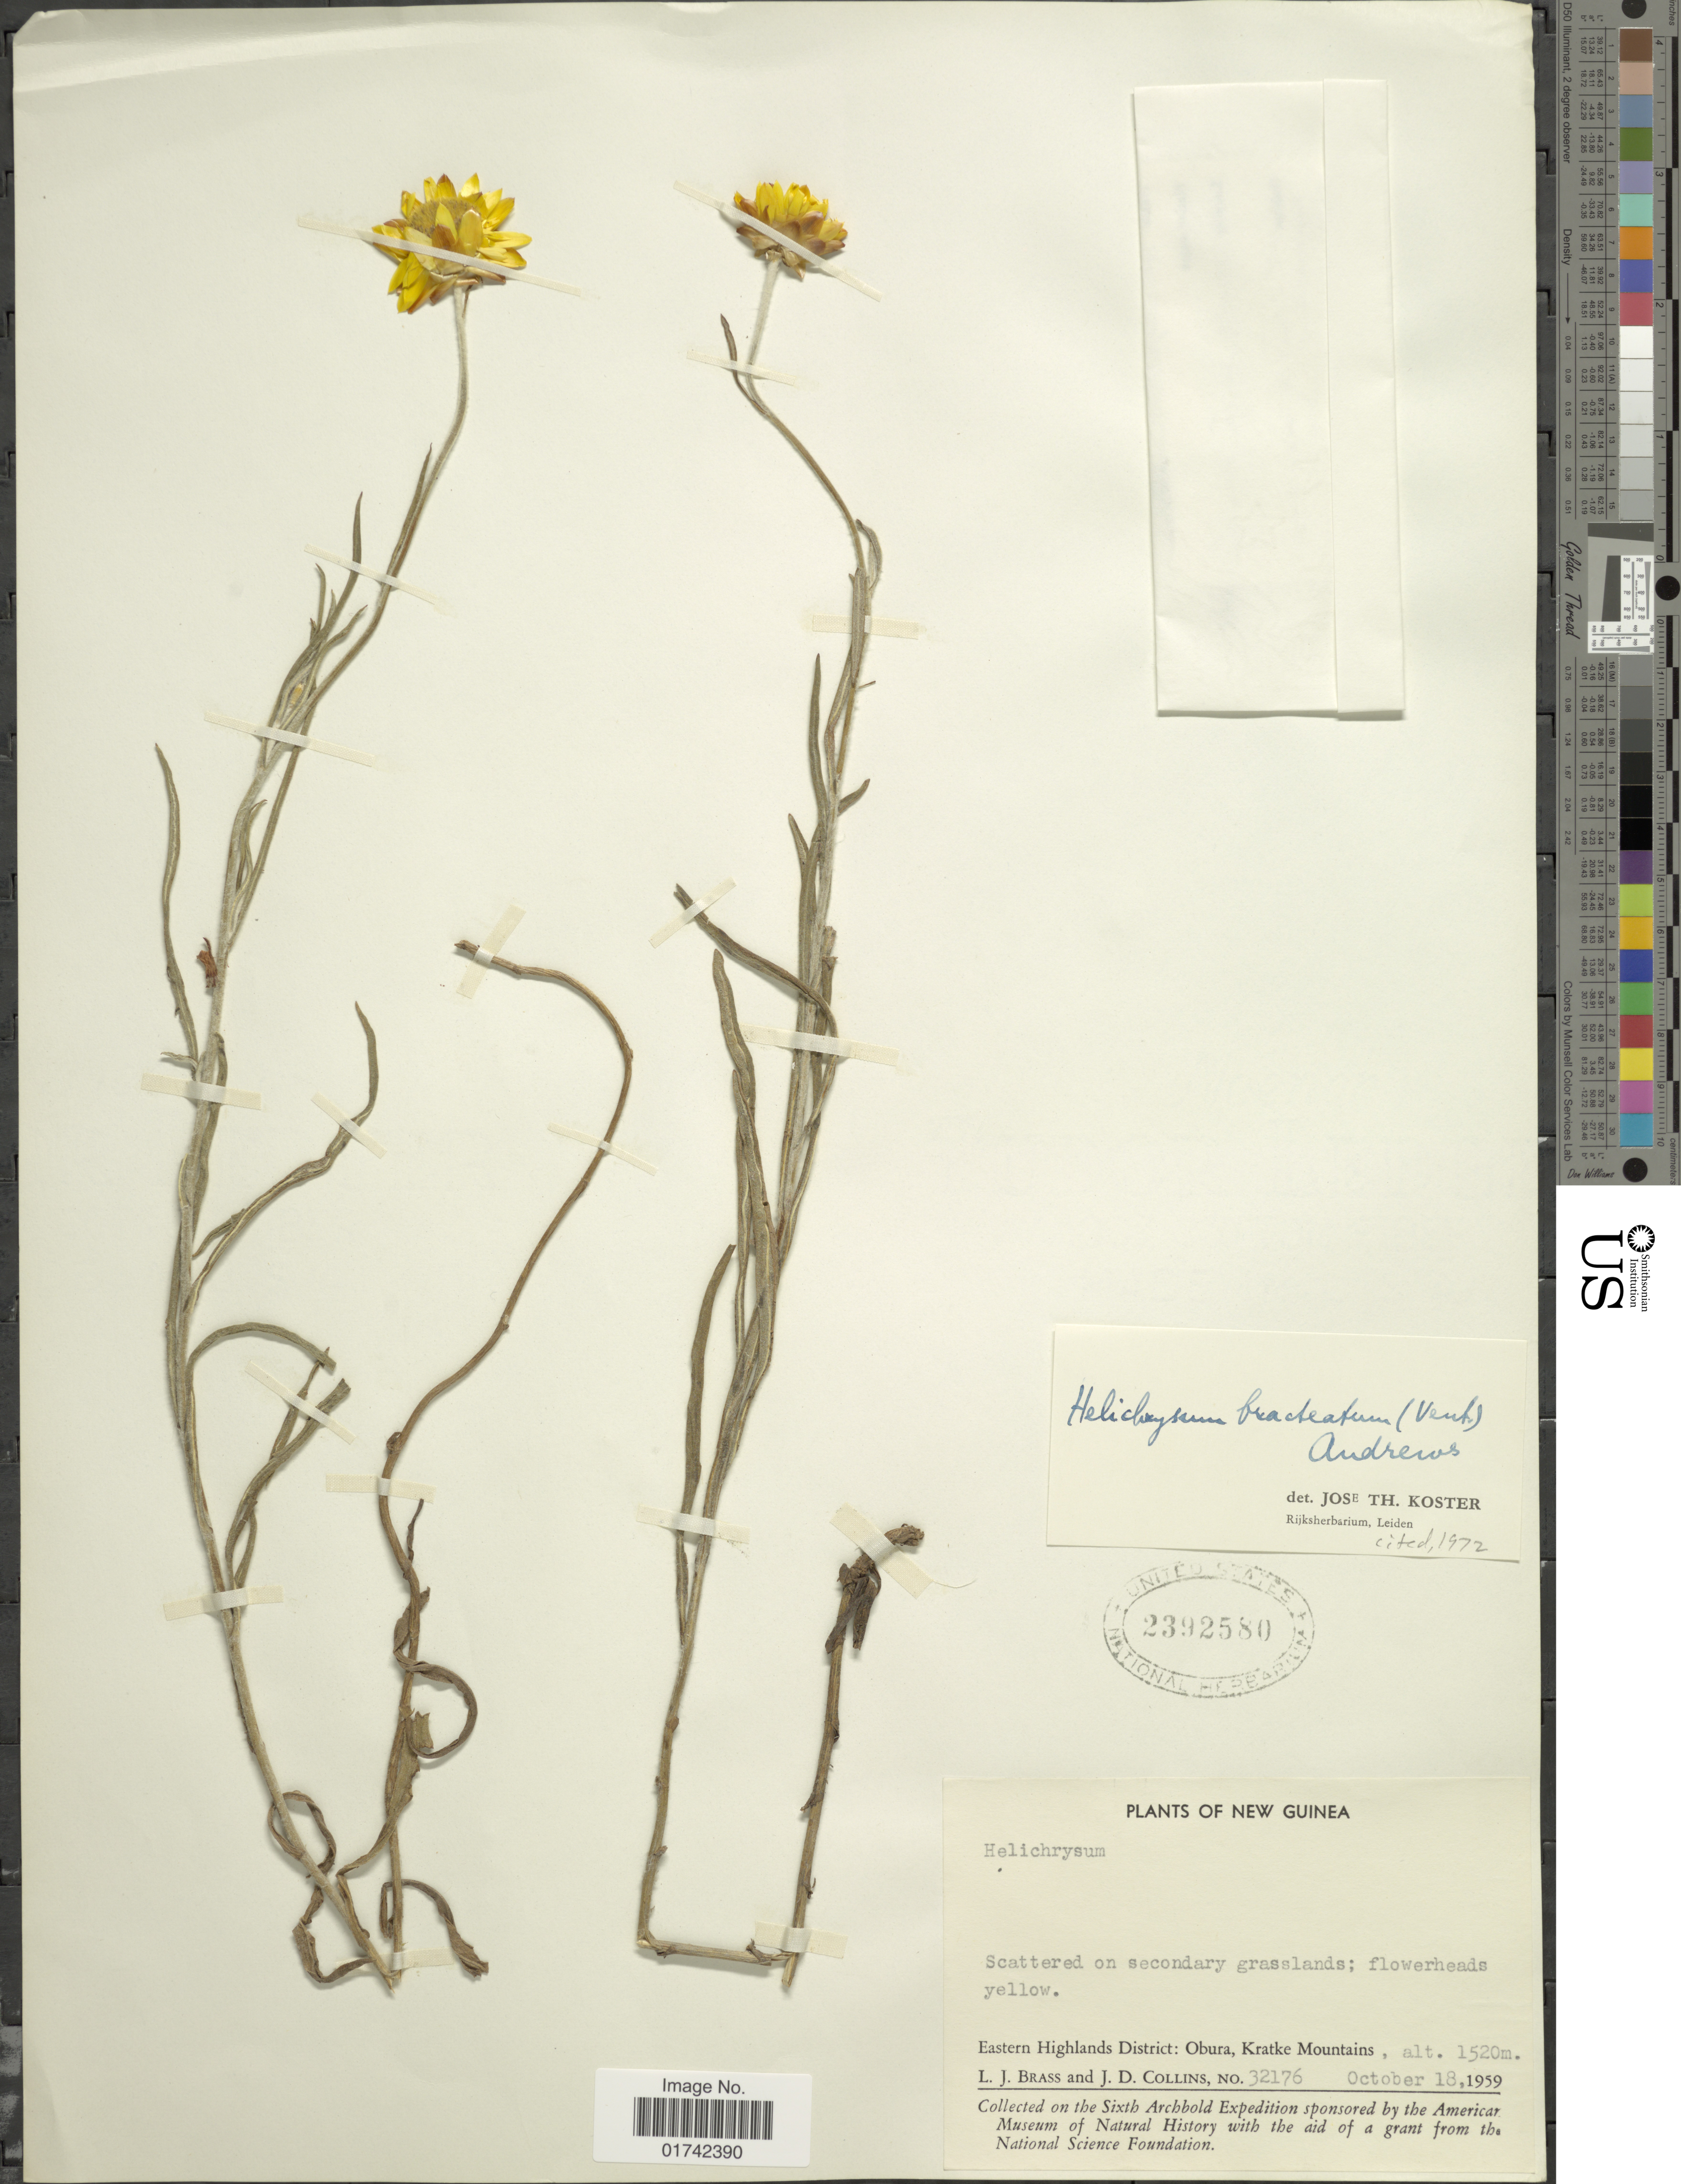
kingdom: Plantae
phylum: Tracheophyta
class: Magnoliopsida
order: Asterales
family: Asteraceae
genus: Helichrysum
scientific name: Helichrysum bracteatum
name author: (Vent.) Haw.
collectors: L. J. Brass & J. Collins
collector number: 32176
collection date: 1959-10-18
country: Papua New Guinea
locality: New Guinea, Eastern Highlands District, Obura, Kratke Mountains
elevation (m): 1520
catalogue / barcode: US 2392580